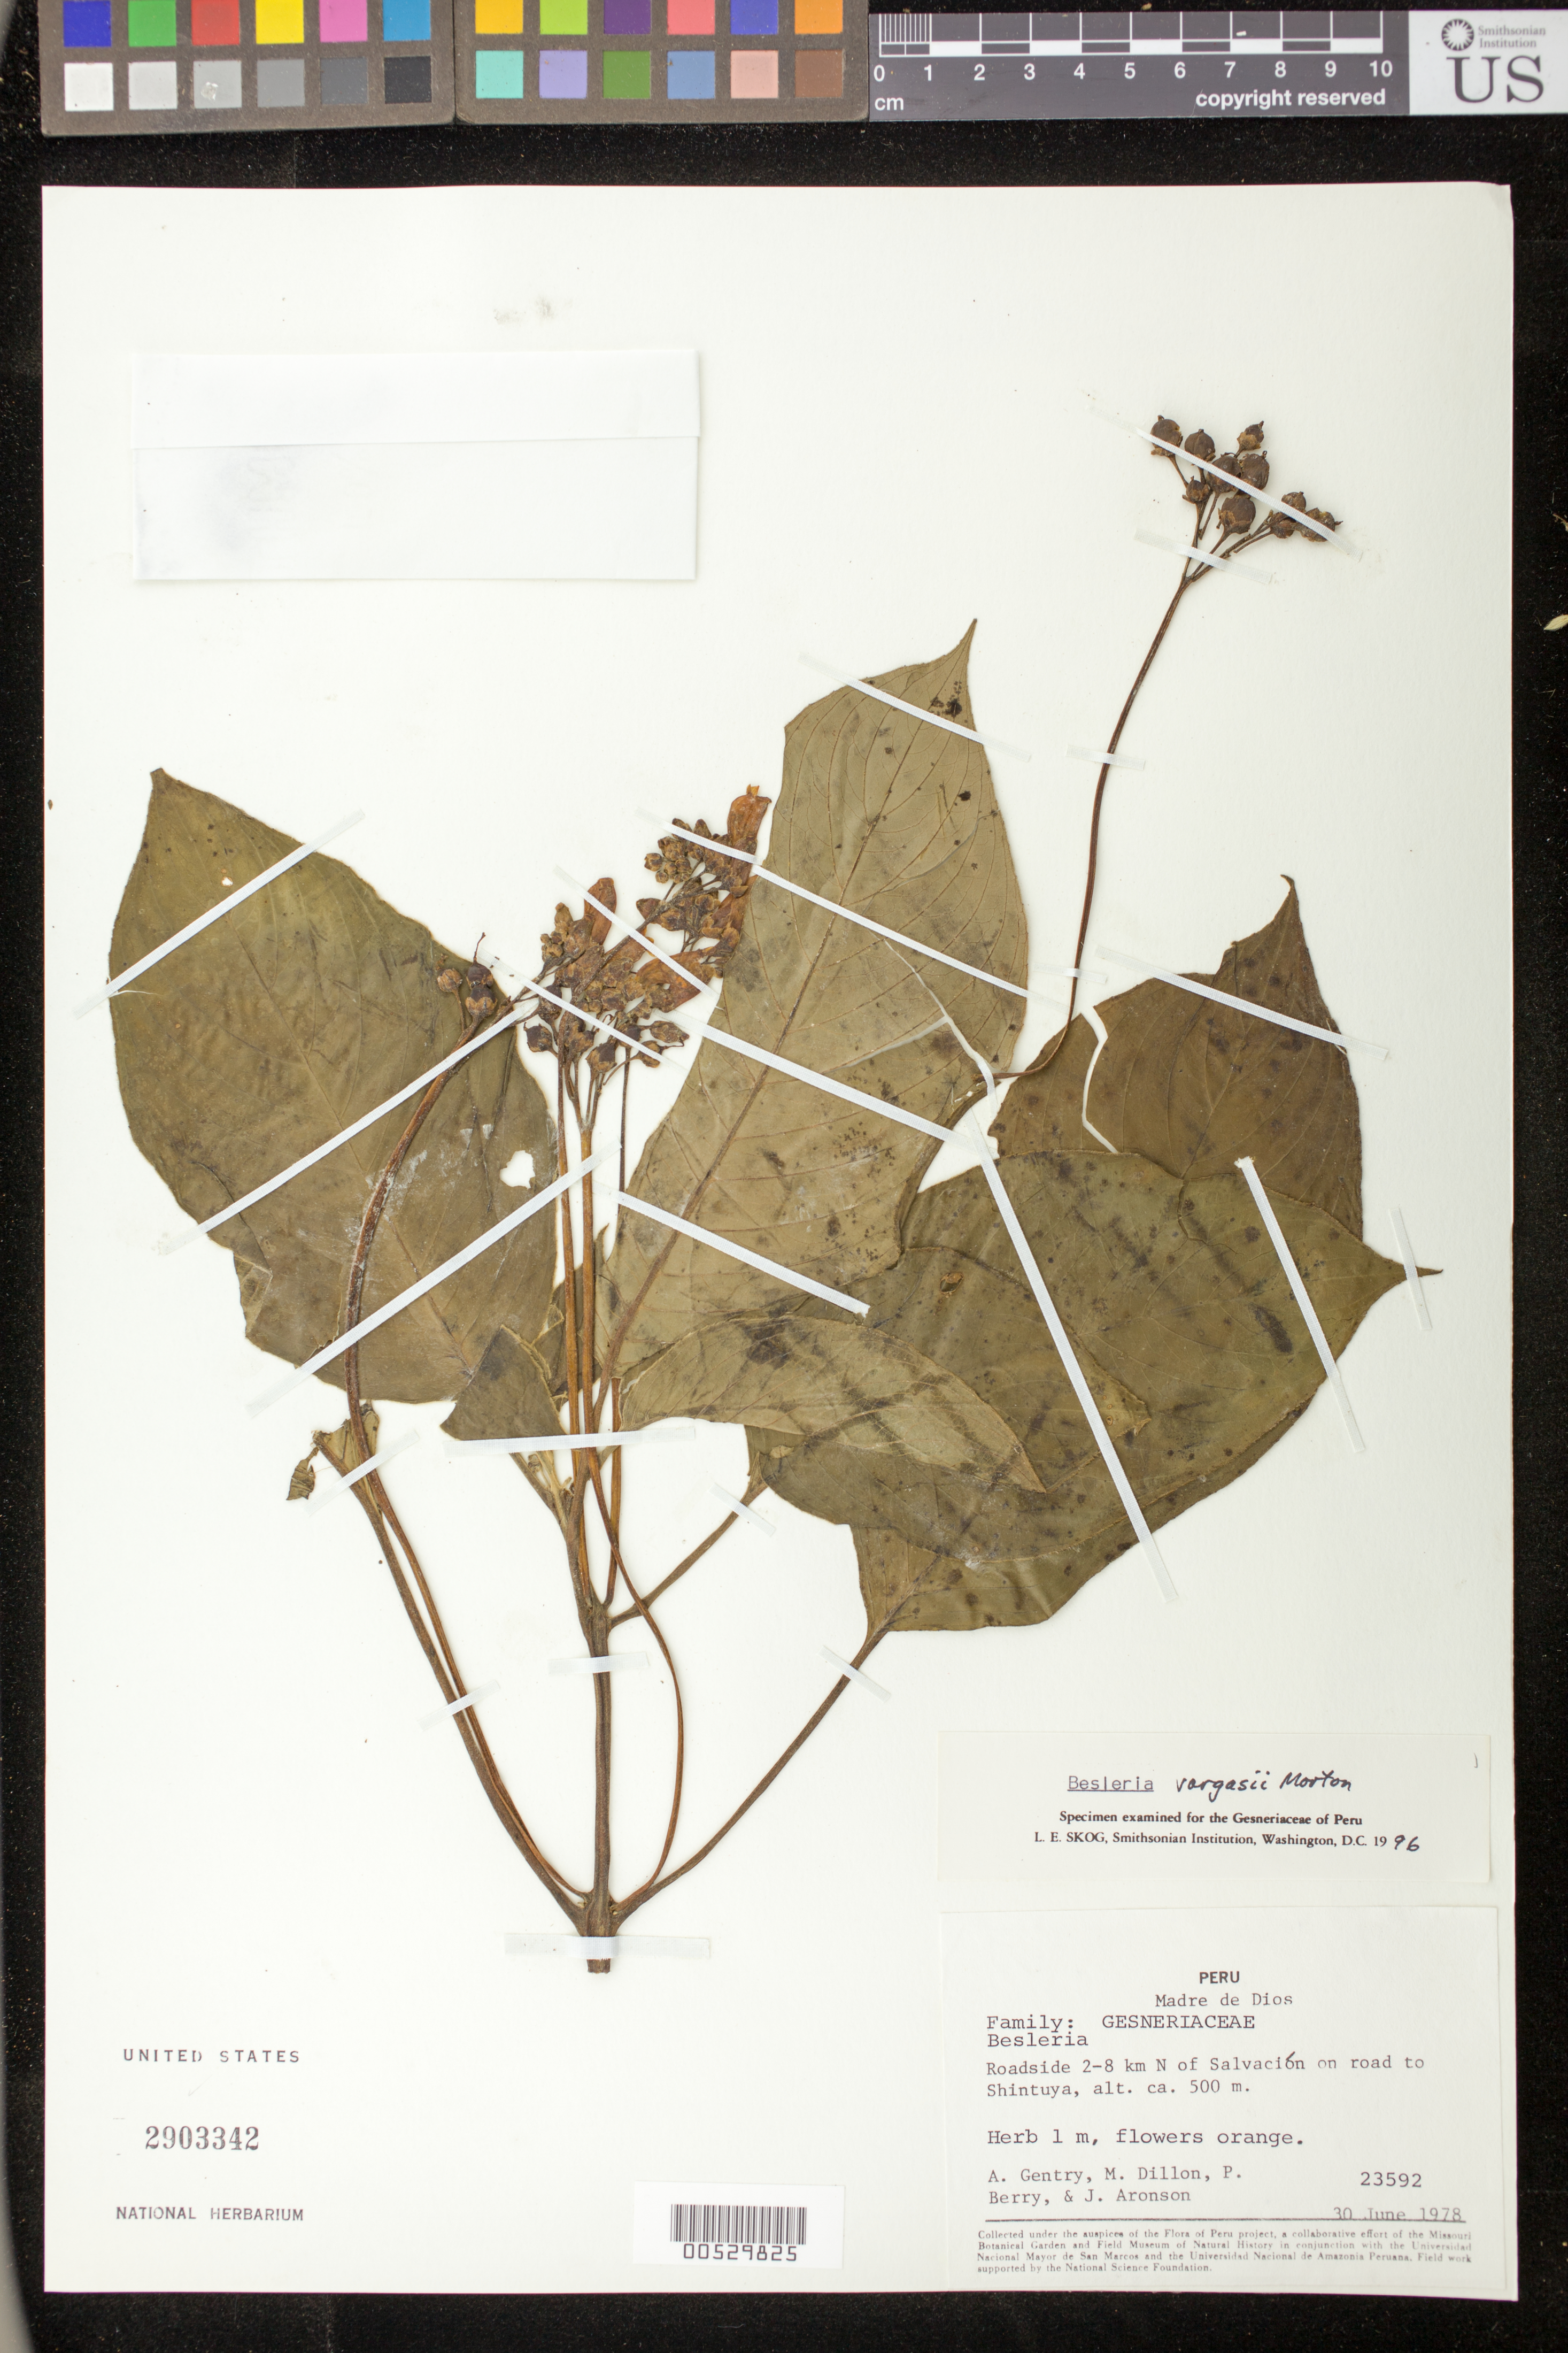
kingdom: Plantae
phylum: Tracheophyta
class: Magnoliopsida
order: Lamiales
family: Gesneriaceae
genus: Besleria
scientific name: Besleria vargasii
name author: C.V. Morton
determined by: Skog, Laurence E.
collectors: A. H. Gentry, M. O. Dillon, P. Berry & J. Aronson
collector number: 23592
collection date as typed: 30 Jun 1978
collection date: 1978-06-30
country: Peru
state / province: Madre de Dios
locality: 2-8 km N of Salvación on road to Shintuya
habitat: Roadside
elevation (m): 500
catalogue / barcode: US 2903342